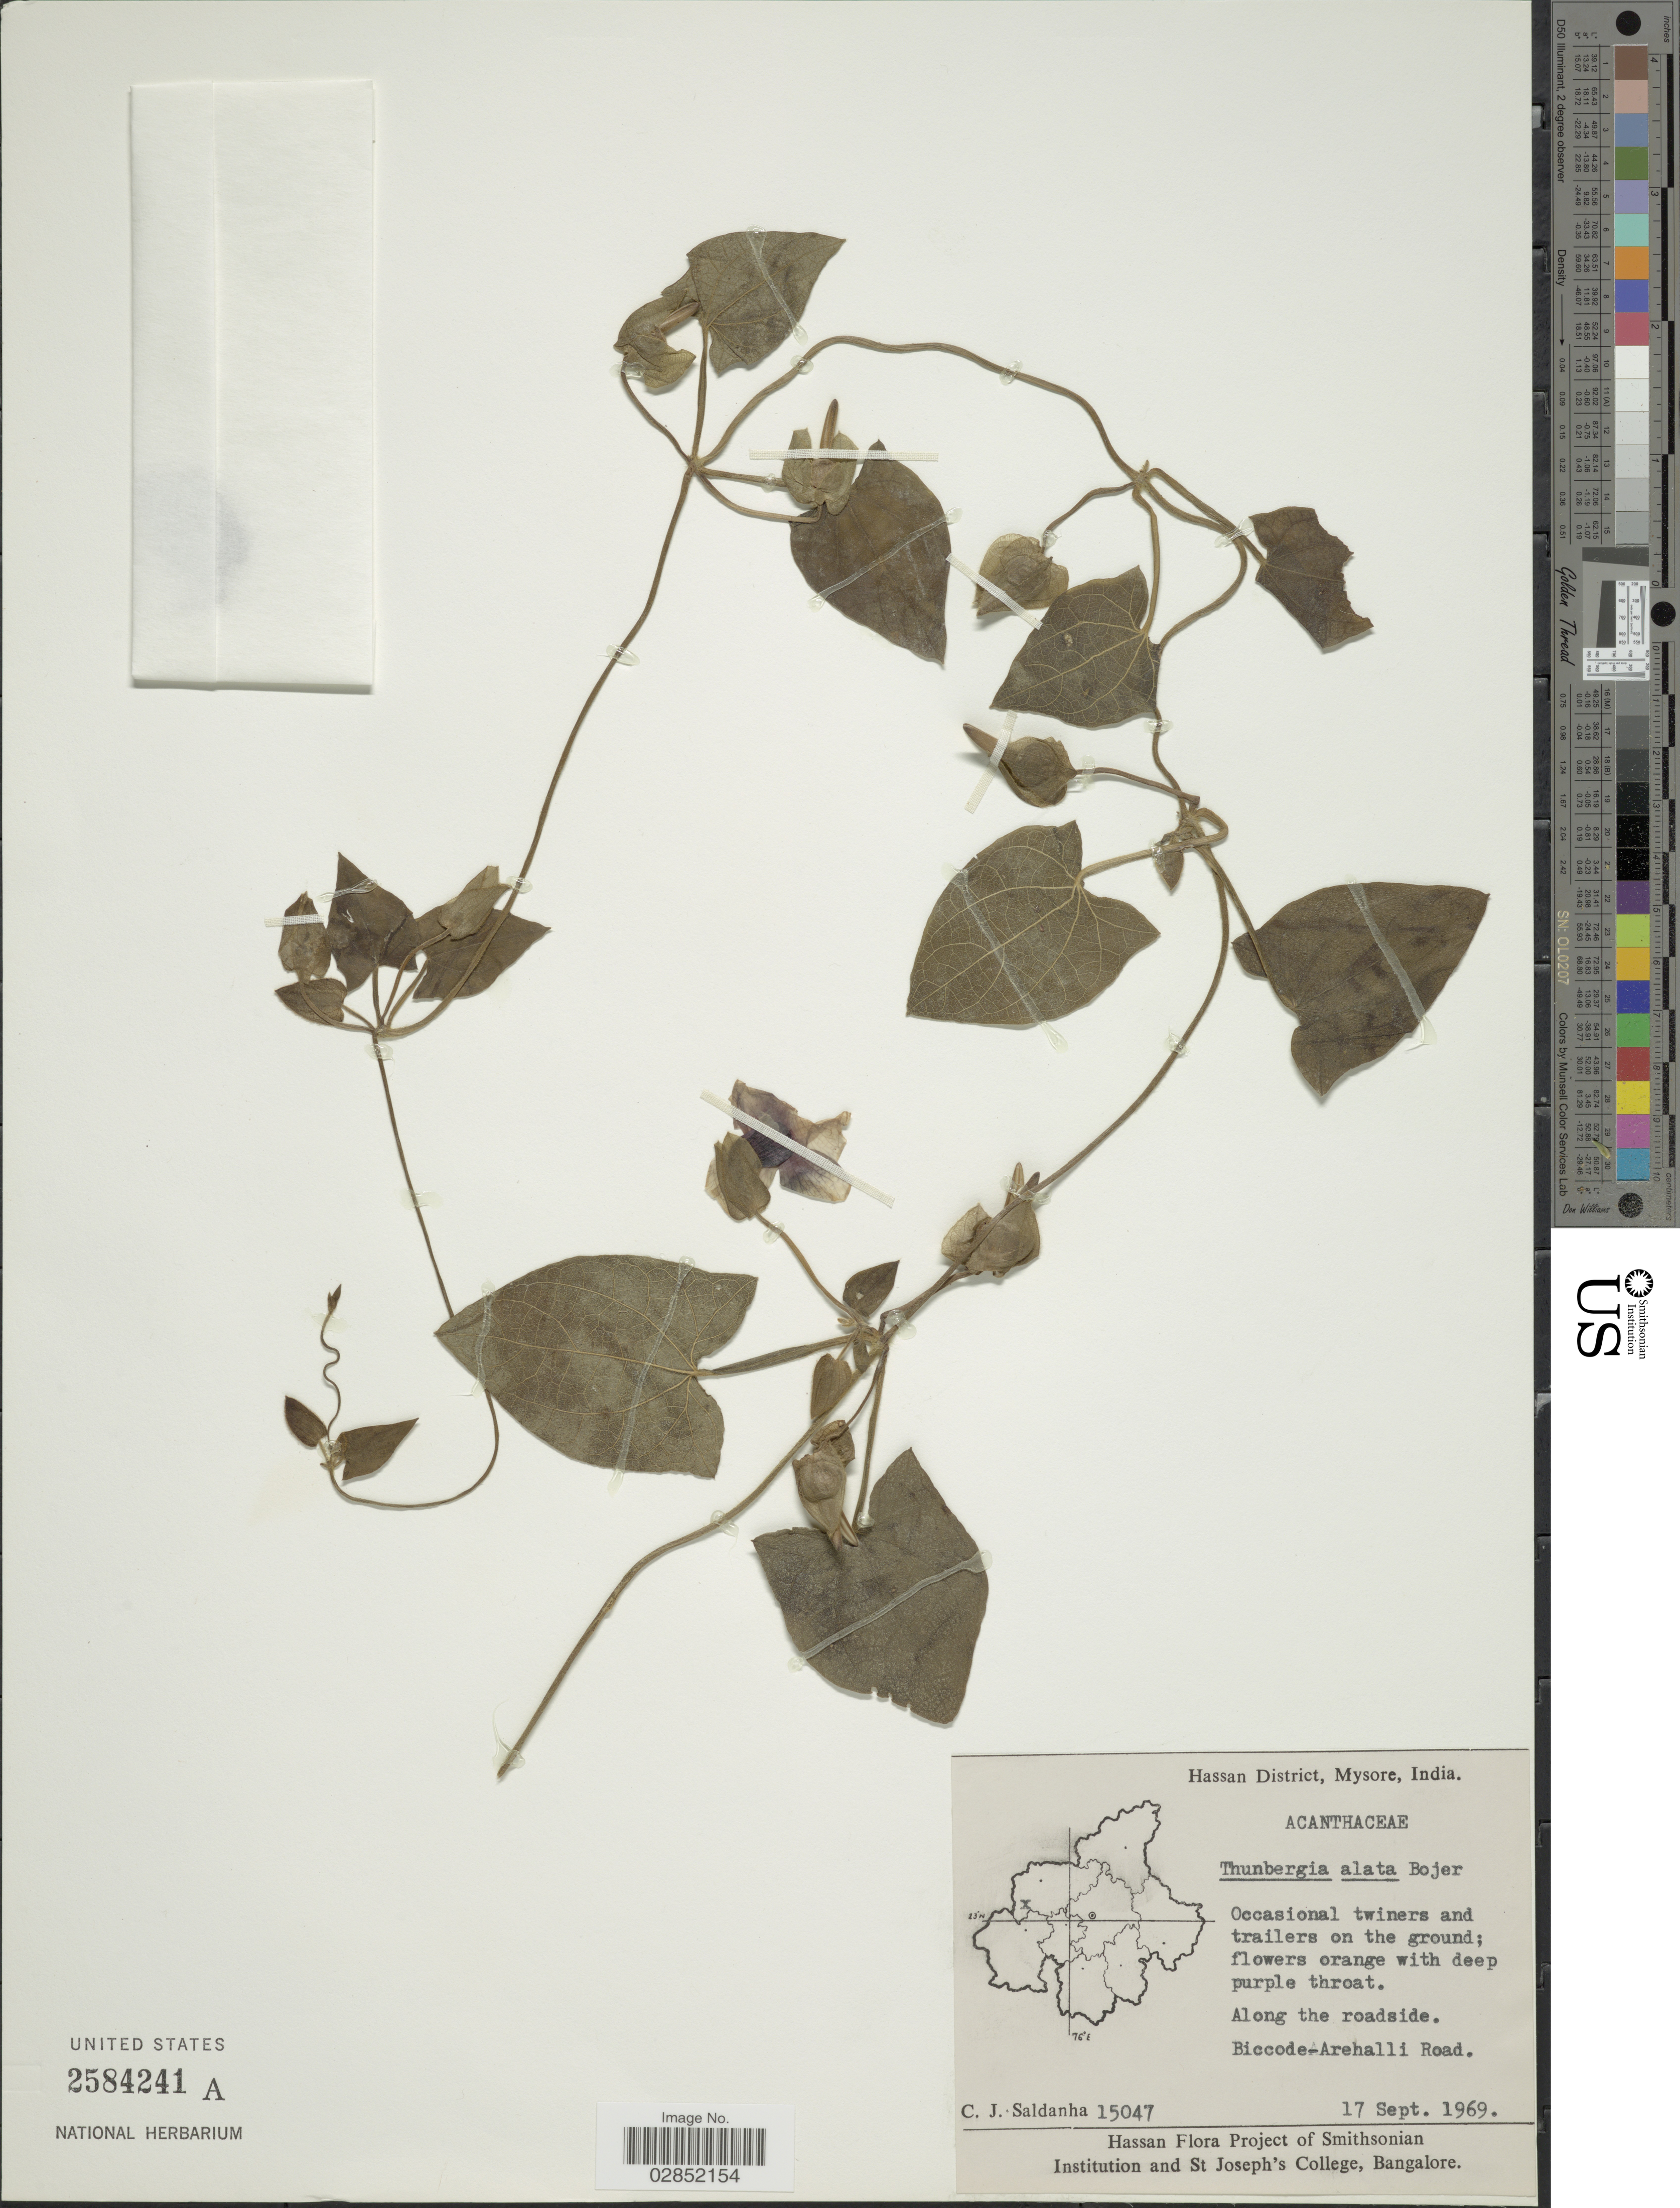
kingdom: Plantae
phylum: Tracheophyta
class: Magnoliopsida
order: Lamiales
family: Acanthaceae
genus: Thunbergia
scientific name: Thunbergia alata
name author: Bojer ex Sims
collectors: C. J. Saldanha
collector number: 15047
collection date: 1969-09-17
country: India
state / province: Karnataka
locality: Hassan District, Mysore. Biccode-Arehalli Road.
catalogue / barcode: US 2584241A